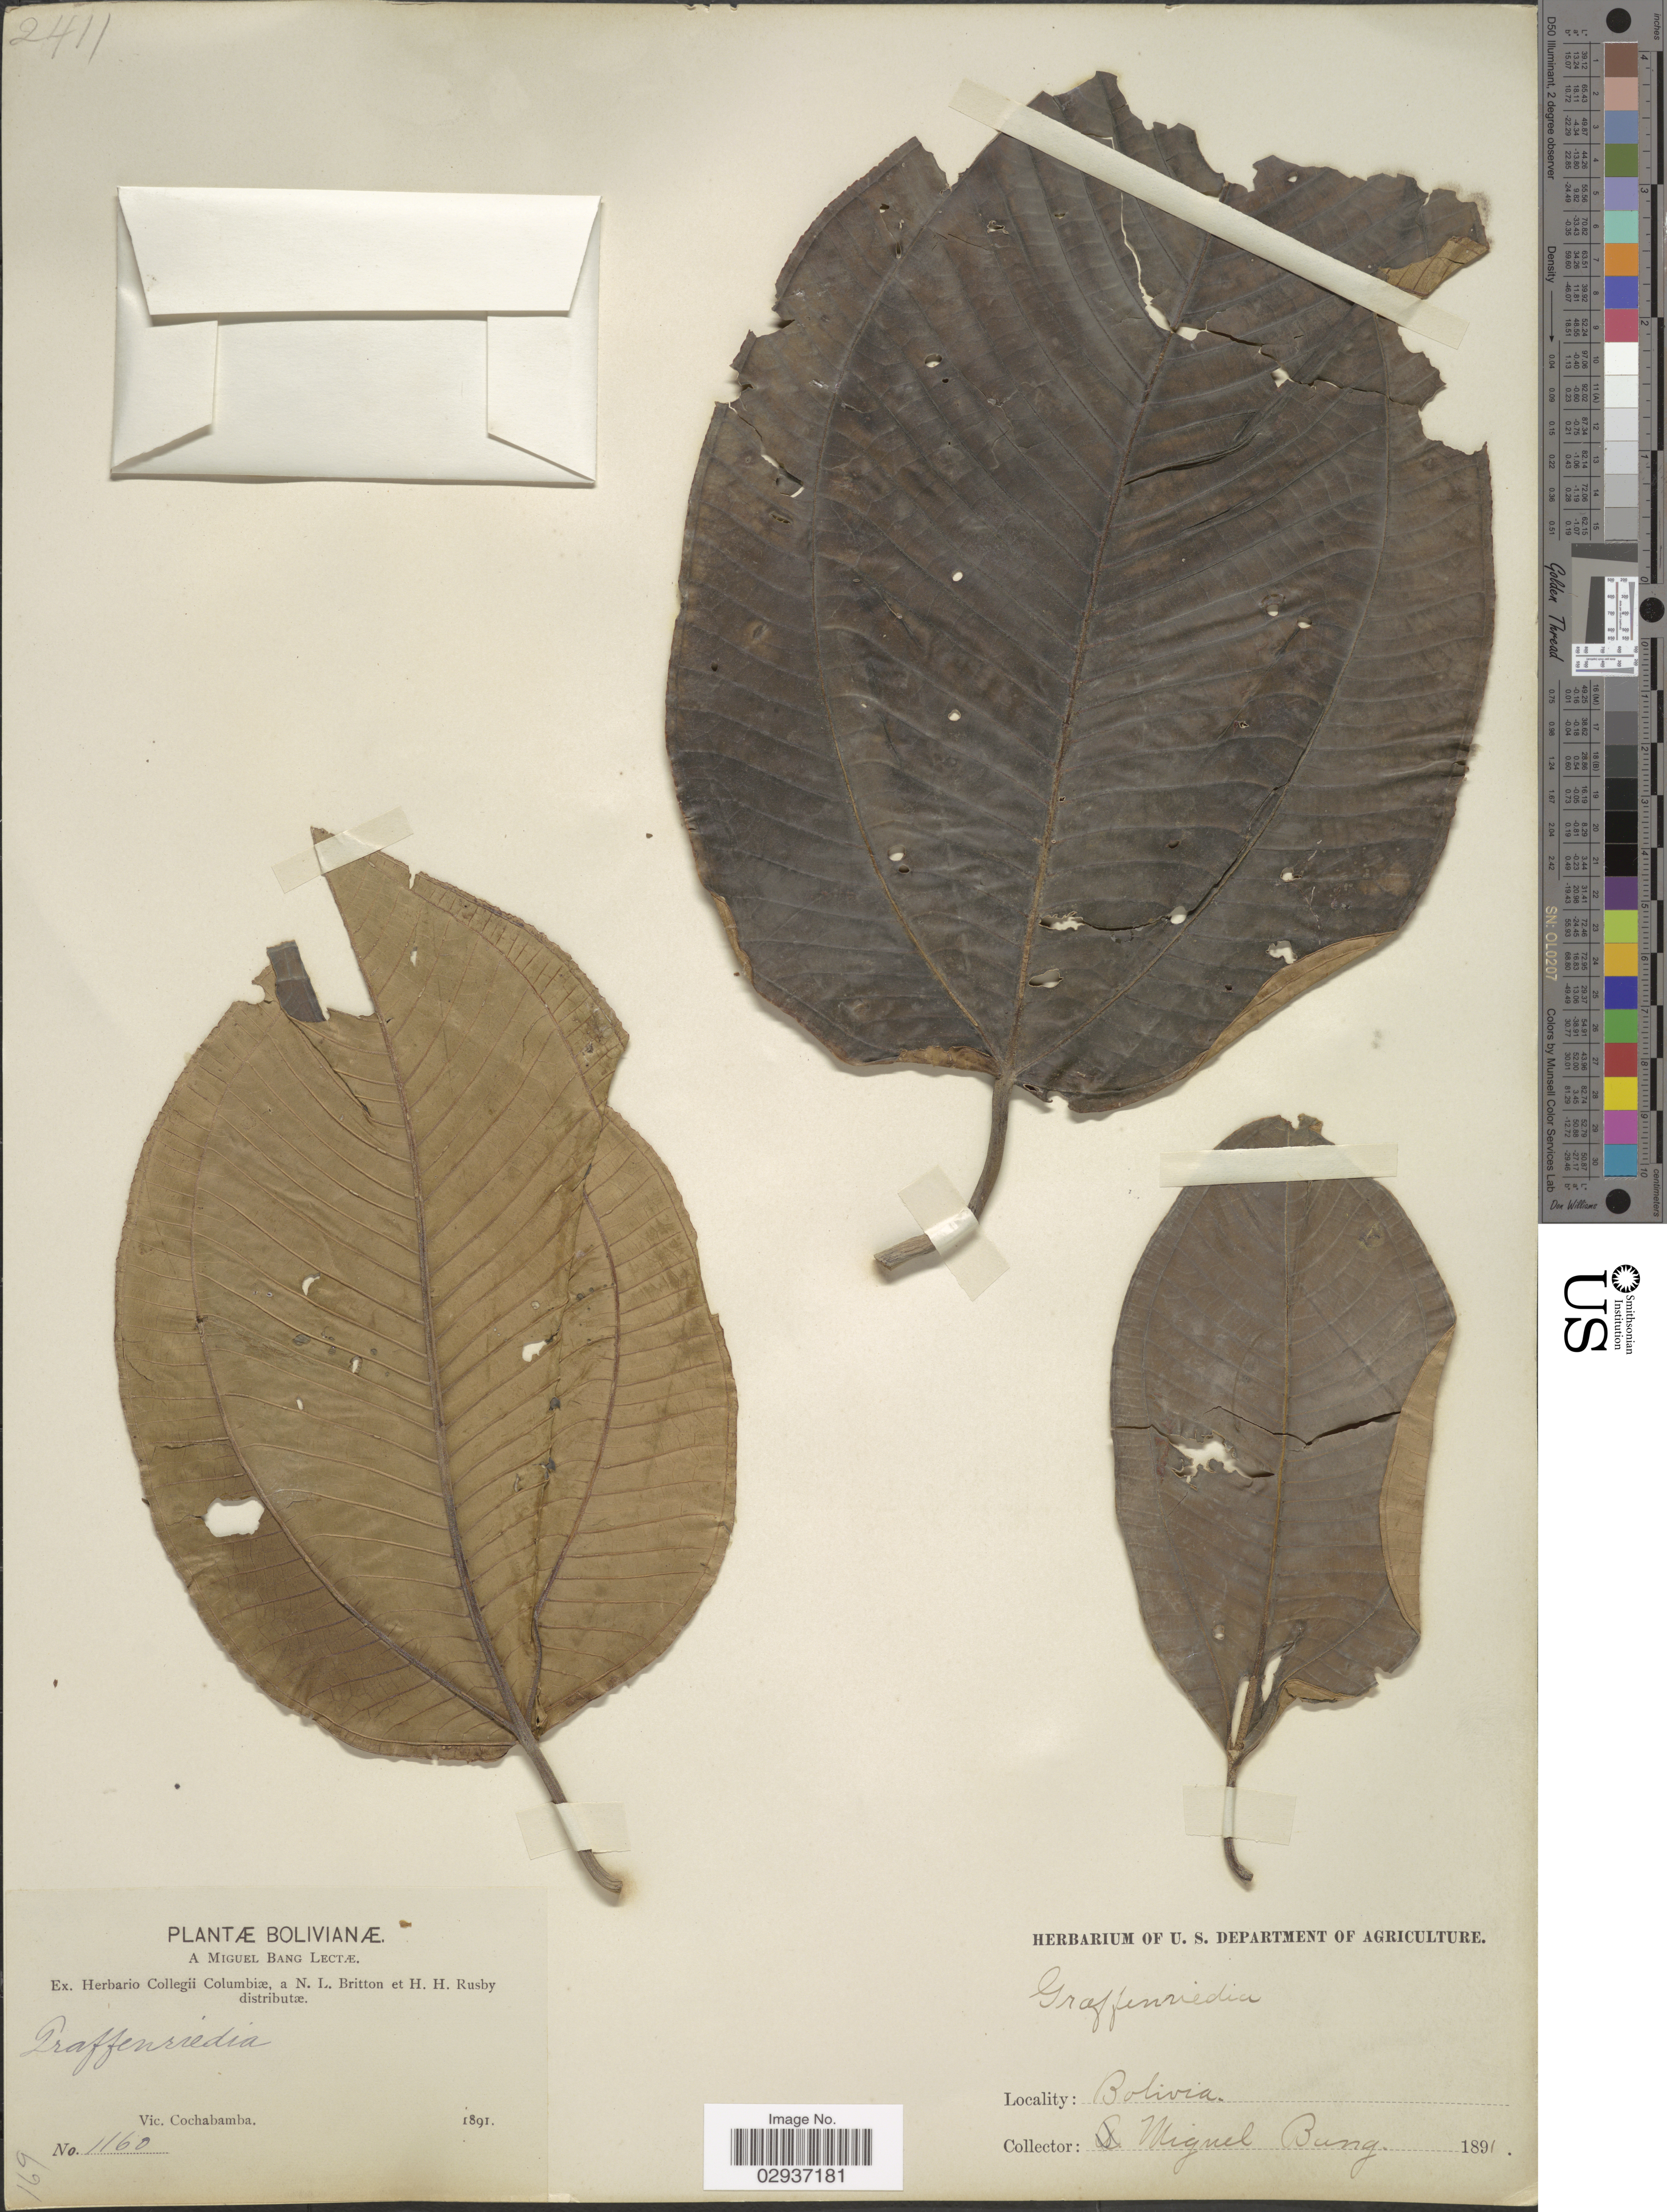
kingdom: Plantae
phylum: Tracheophyta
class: Magnoliopsida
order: Myrtales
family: Melastomataceae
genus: Miconia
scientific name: Miconia calvescens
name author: DC.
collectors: M. Bang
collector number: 1160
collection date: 1891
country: Bolivia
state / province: Cochabamba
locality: Vic. Cochabamba.